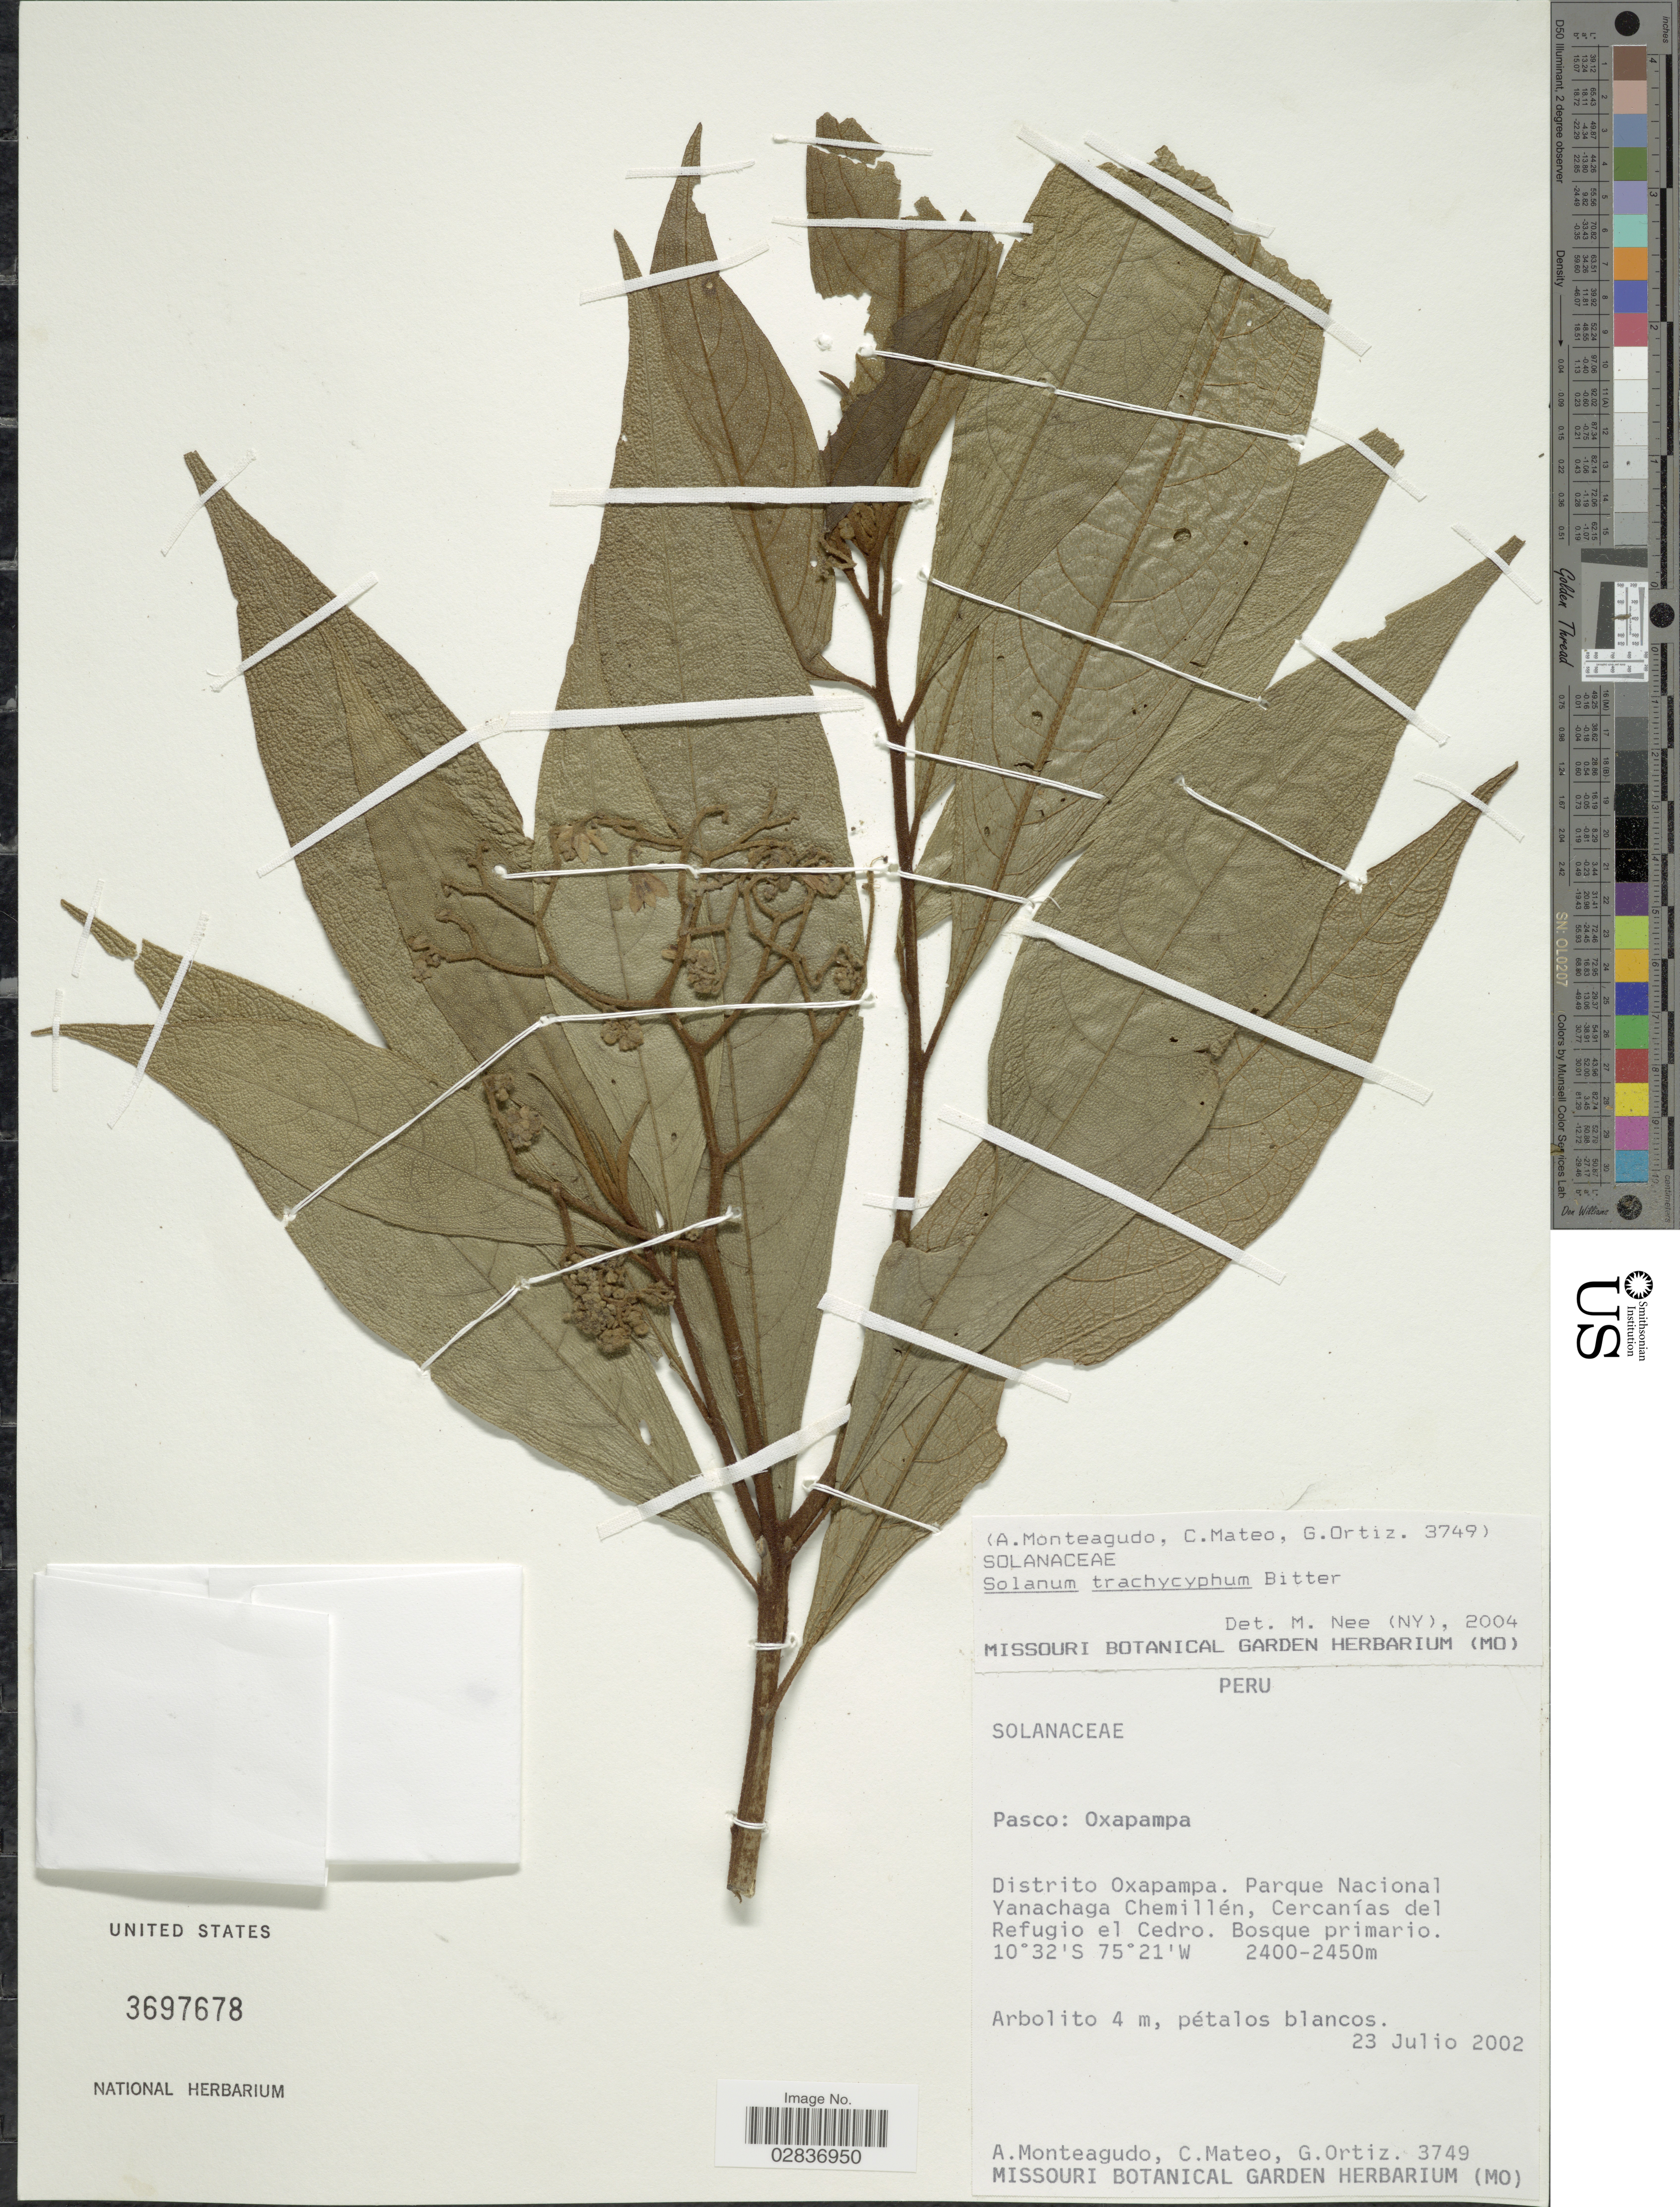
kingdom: Plantae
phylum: Tracheophyta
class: Magnoliopsida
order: Solanales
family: Solanaceae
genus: Solanum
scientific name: Solanum trachycyphum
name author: Bitter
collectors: A. Monteagudo, C. Mateo & G. Ortiz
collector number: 3749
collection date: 2002-07-23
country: Peru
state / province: Pasco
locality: Oxapampa, Distrito Oxapampa. Parque Nacional Yanachaga Chemillén, Cercanías del Refugio el Cedro.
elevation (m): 2400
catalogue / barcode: US 3697678